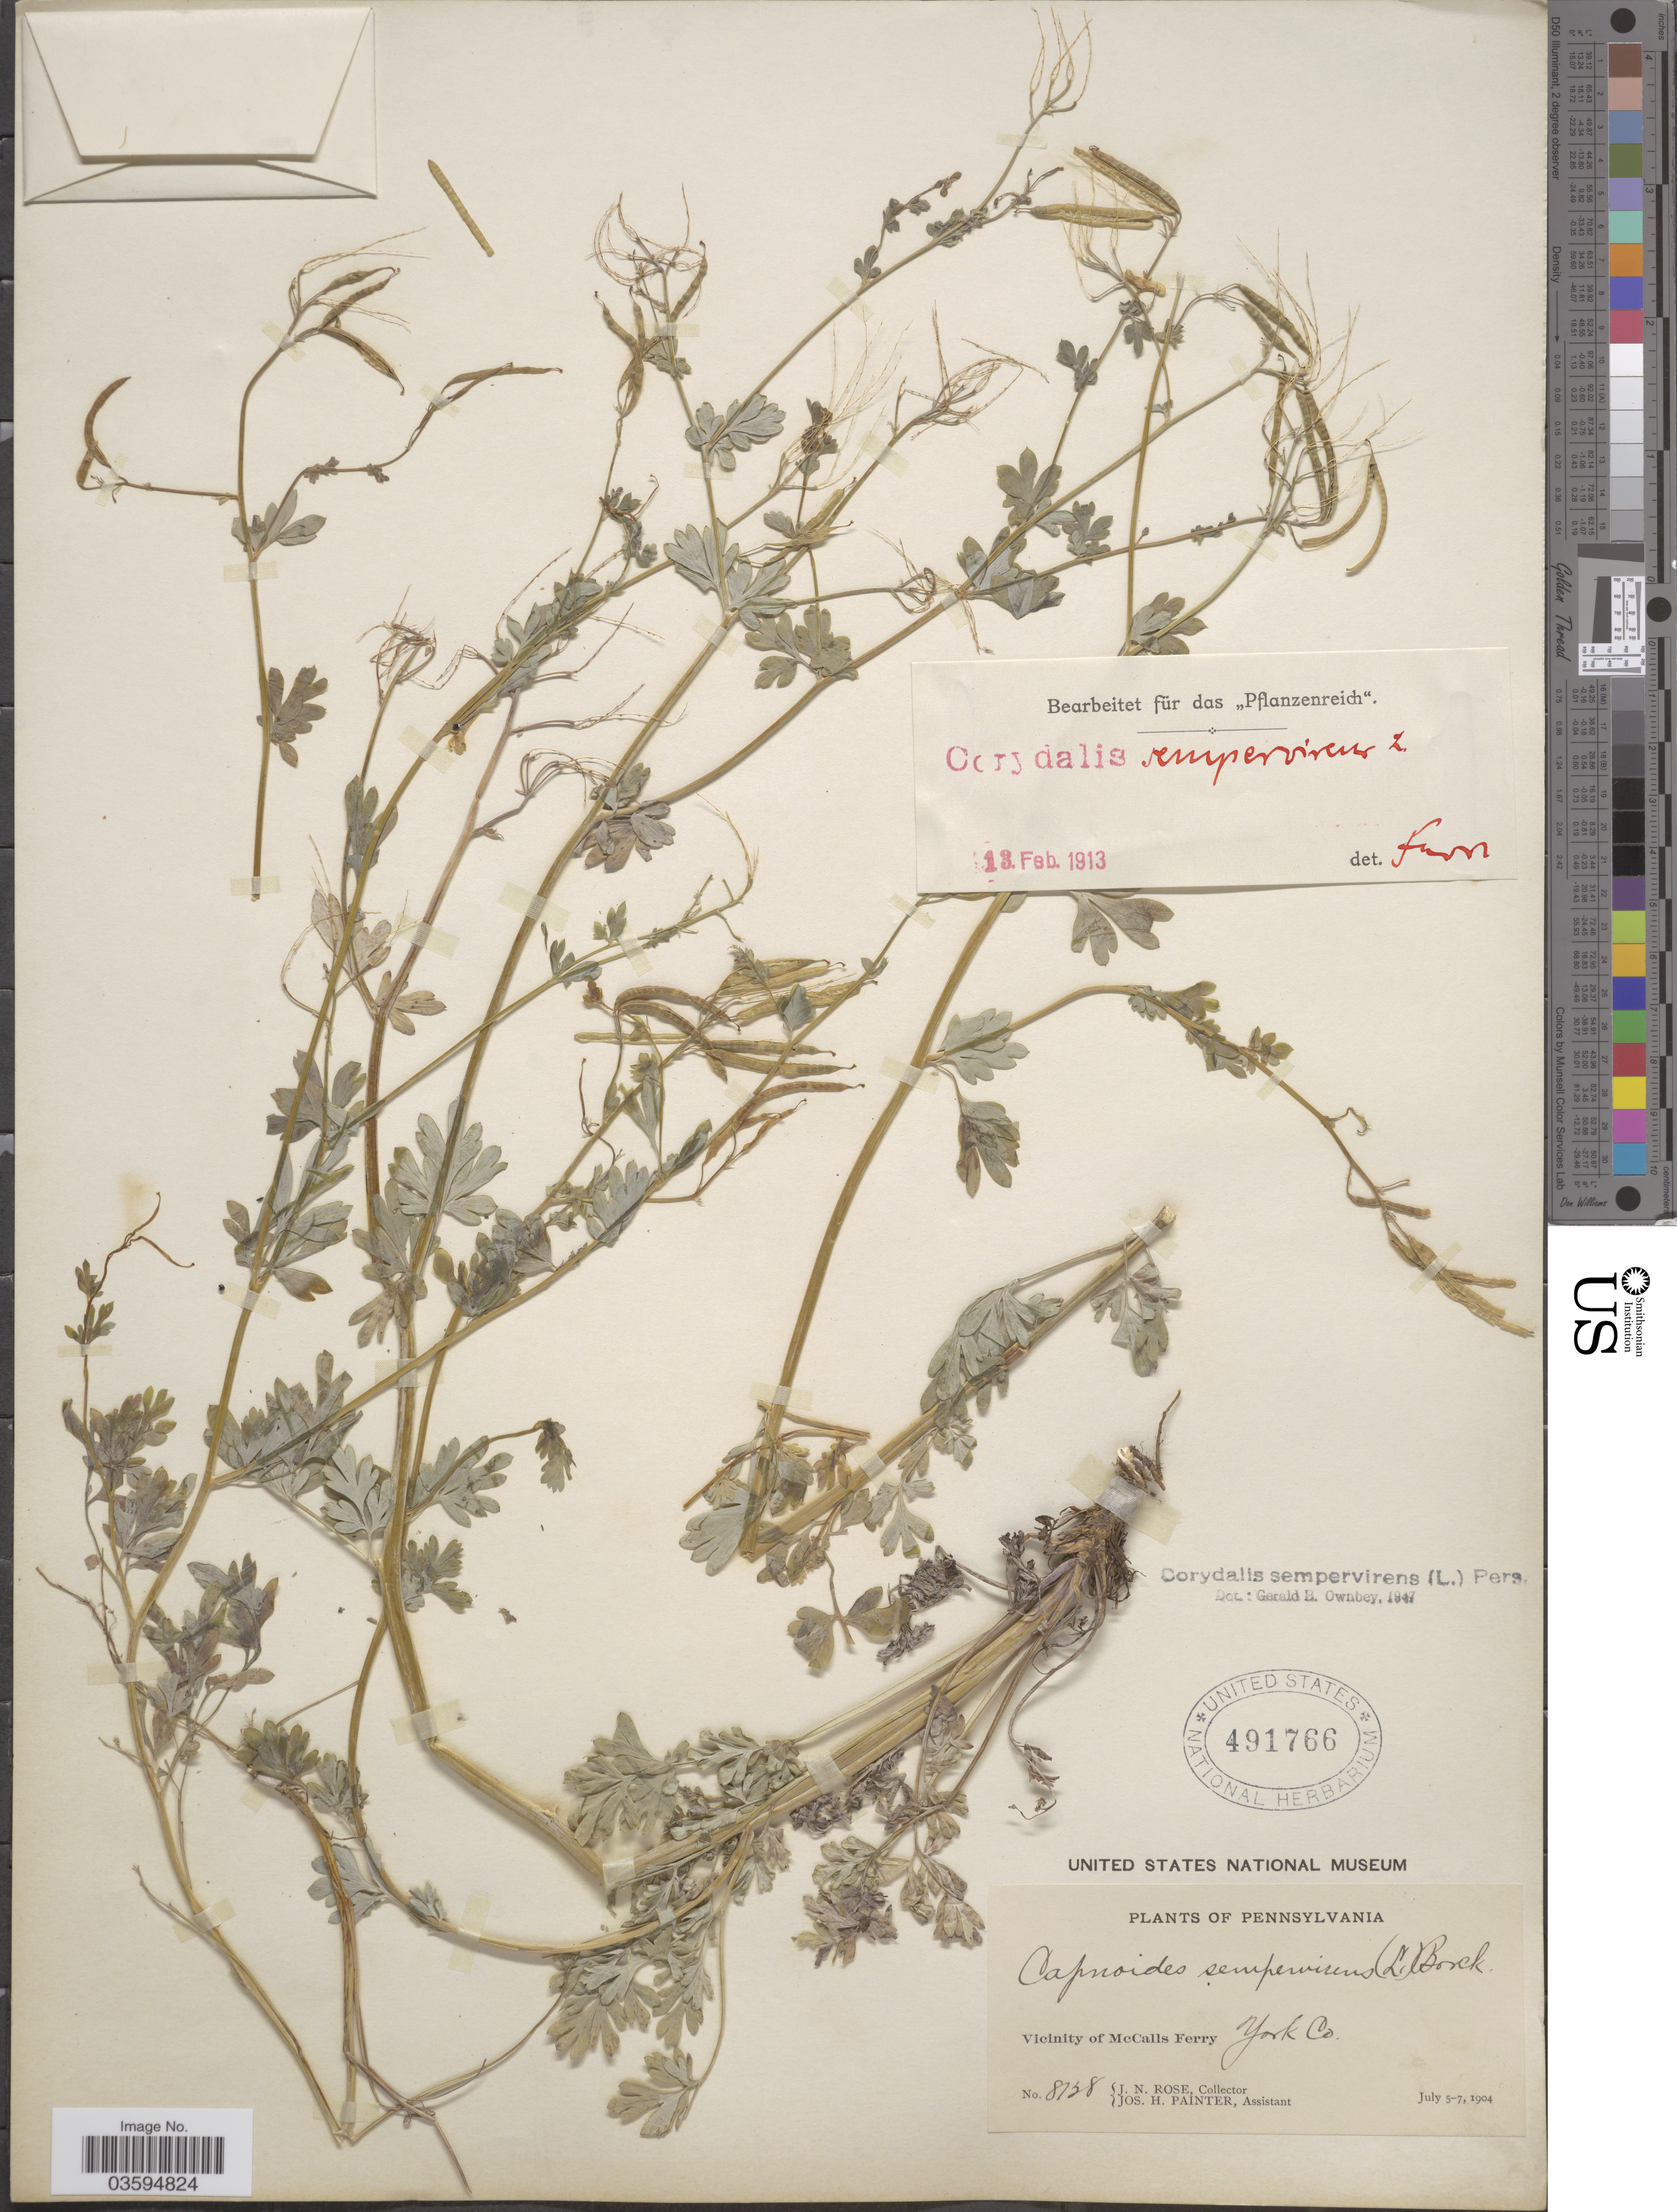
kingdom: Plantae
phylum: Tracheophyta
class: Magnoliopsida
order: Ranunculales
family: Papaveraceae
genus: Capnoides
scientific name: Capnoides sempervirens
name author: (L.) Borkh.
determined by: Strong, M. T., (US), Smithsonian Institution - National Museum of Natural History (UNITED STATES)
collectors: J. N. Rose & J. H. Painter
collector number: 8738*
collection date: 1904-07-05/1904-07-07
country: United States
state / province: Pennsylvania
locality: Vicinity of McCalls Ferry. York Co.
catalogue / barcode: US 491766